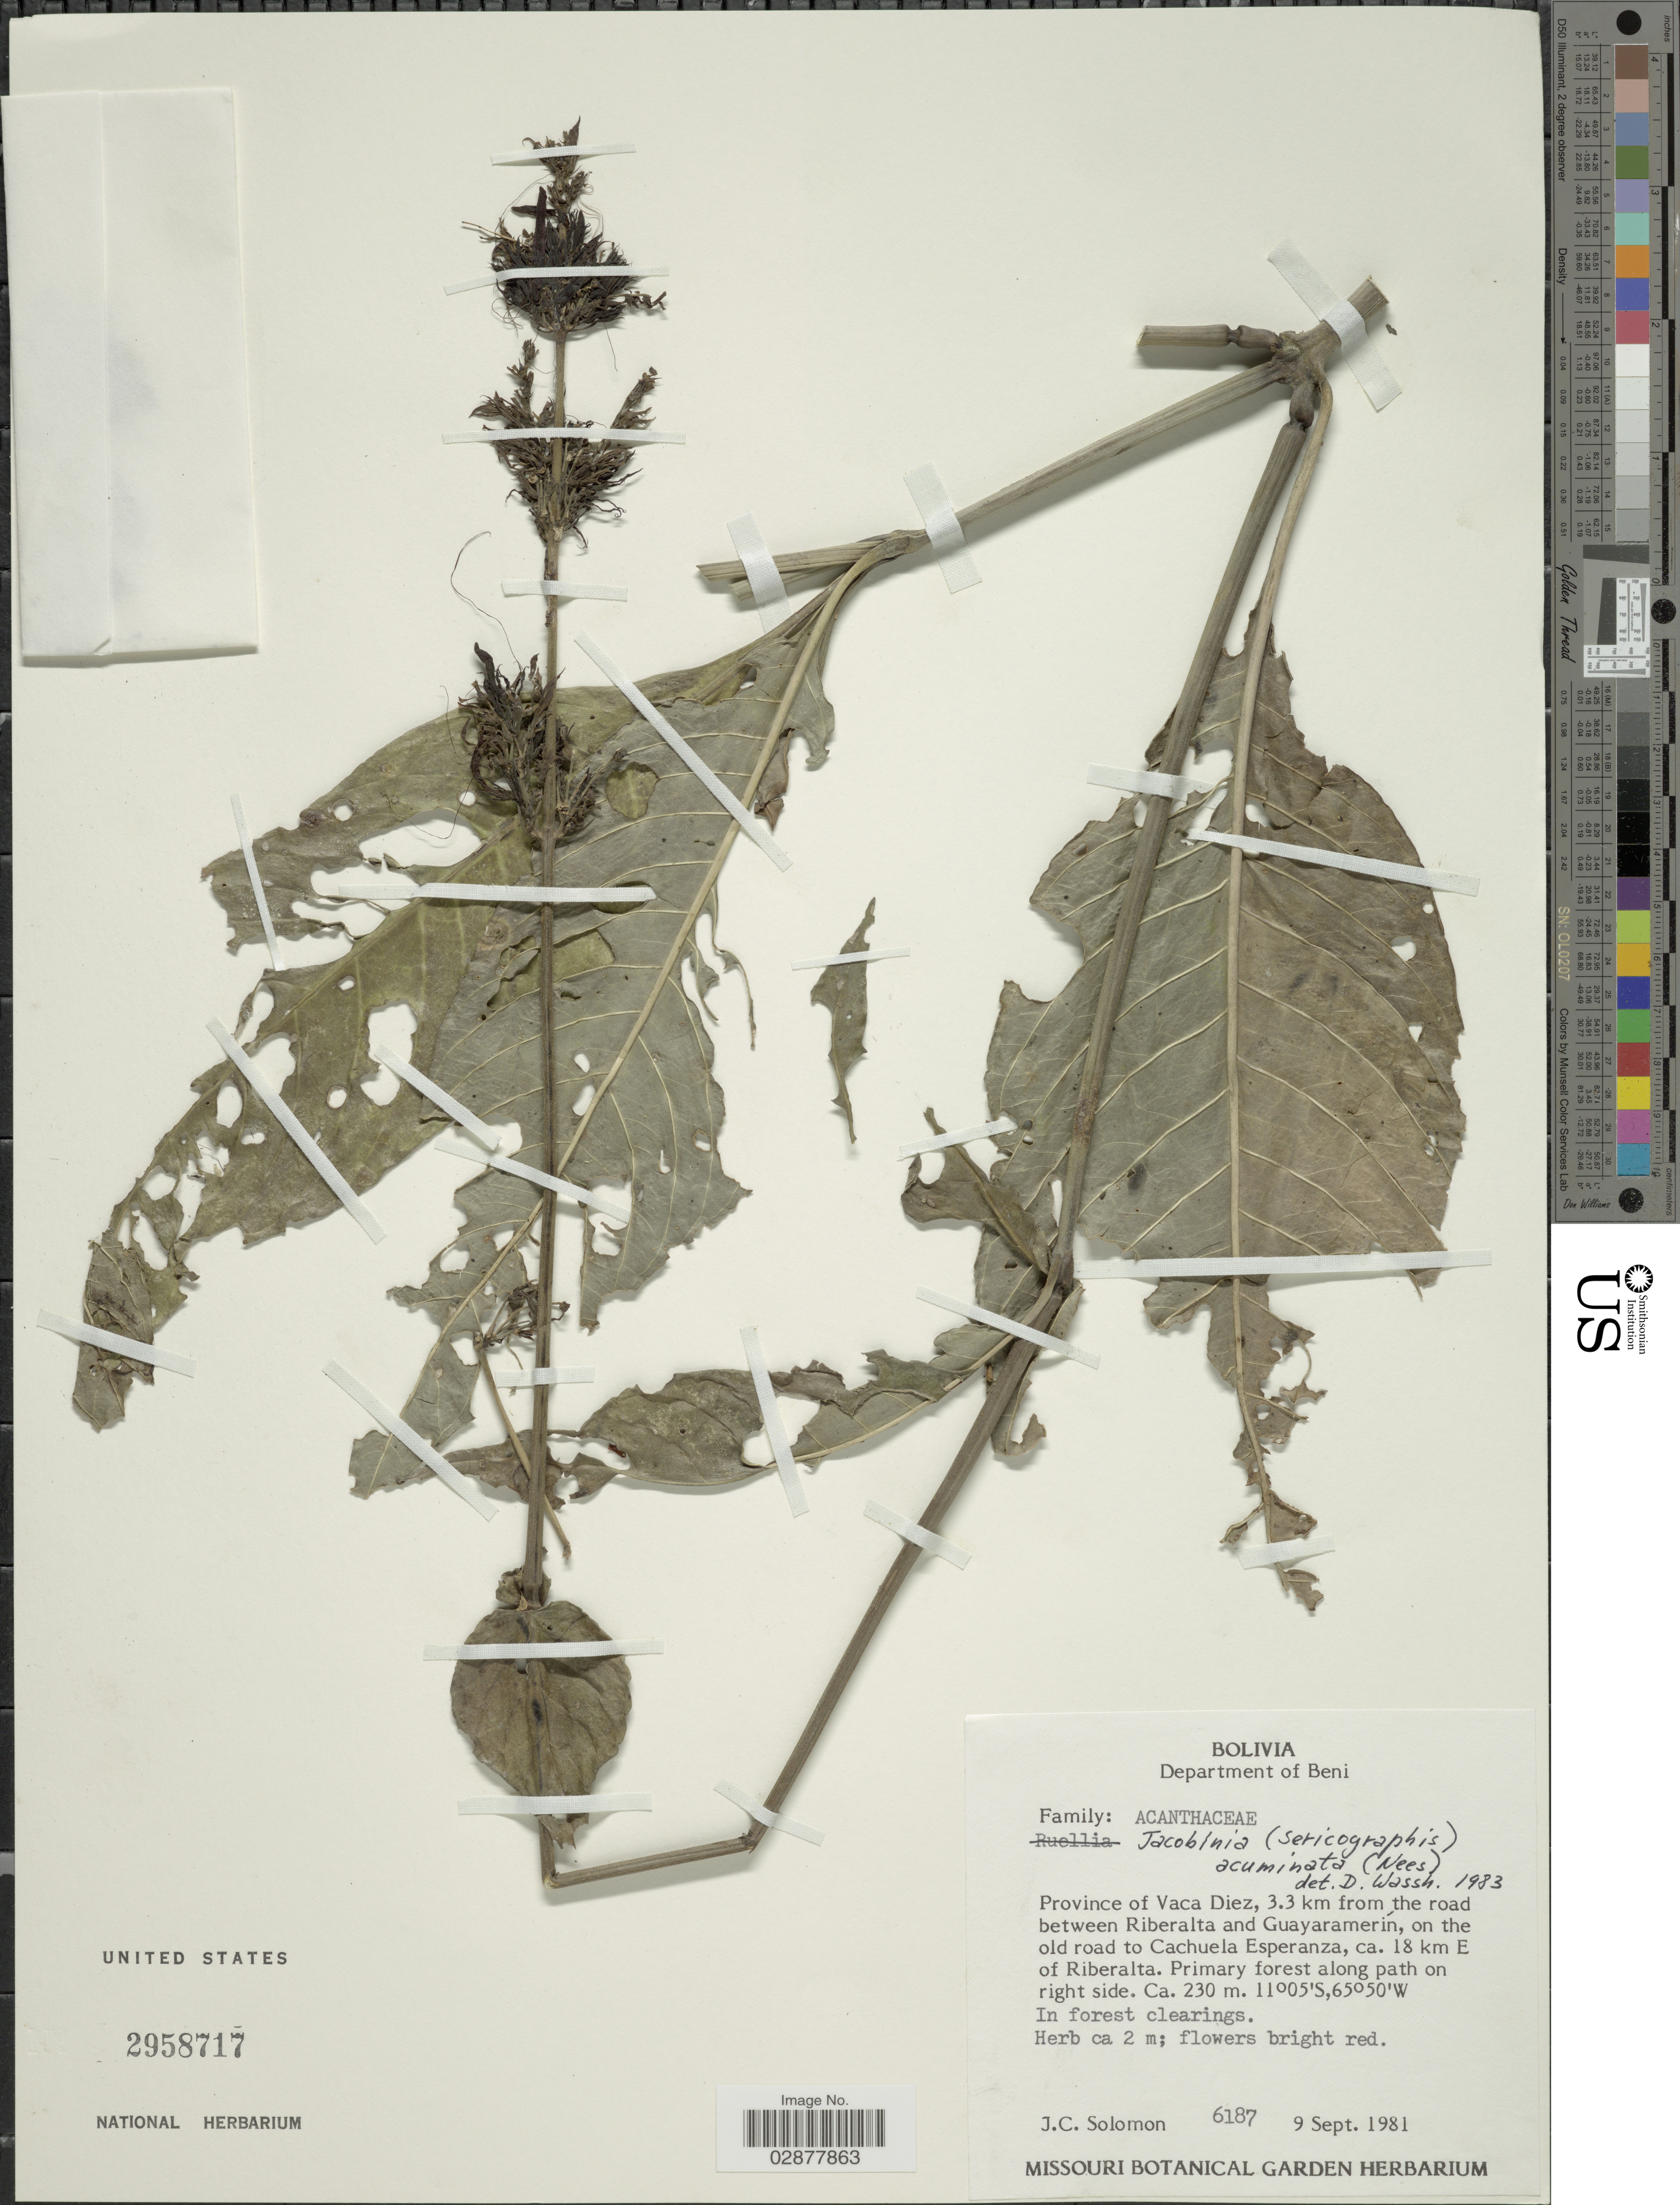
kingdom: Plantae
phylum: Tracheophyta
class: Magnoliopsida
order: Lamiales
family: Acanthaceae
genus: Justicia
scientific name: Justicia calycina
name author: (Nees) V.A.W. Graham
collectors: J. C. Solomon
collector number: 6187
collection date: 1981-09-09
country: Bolivia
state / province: Beni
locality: Department of Beni. Province of Vaca Diez, 3.3 km from the road between Riberalta and Guayaramerín, on the old road to Cachuela Esperanza, ca. 18 km E of Riberalta.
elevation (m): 230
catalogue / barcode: US 2958717